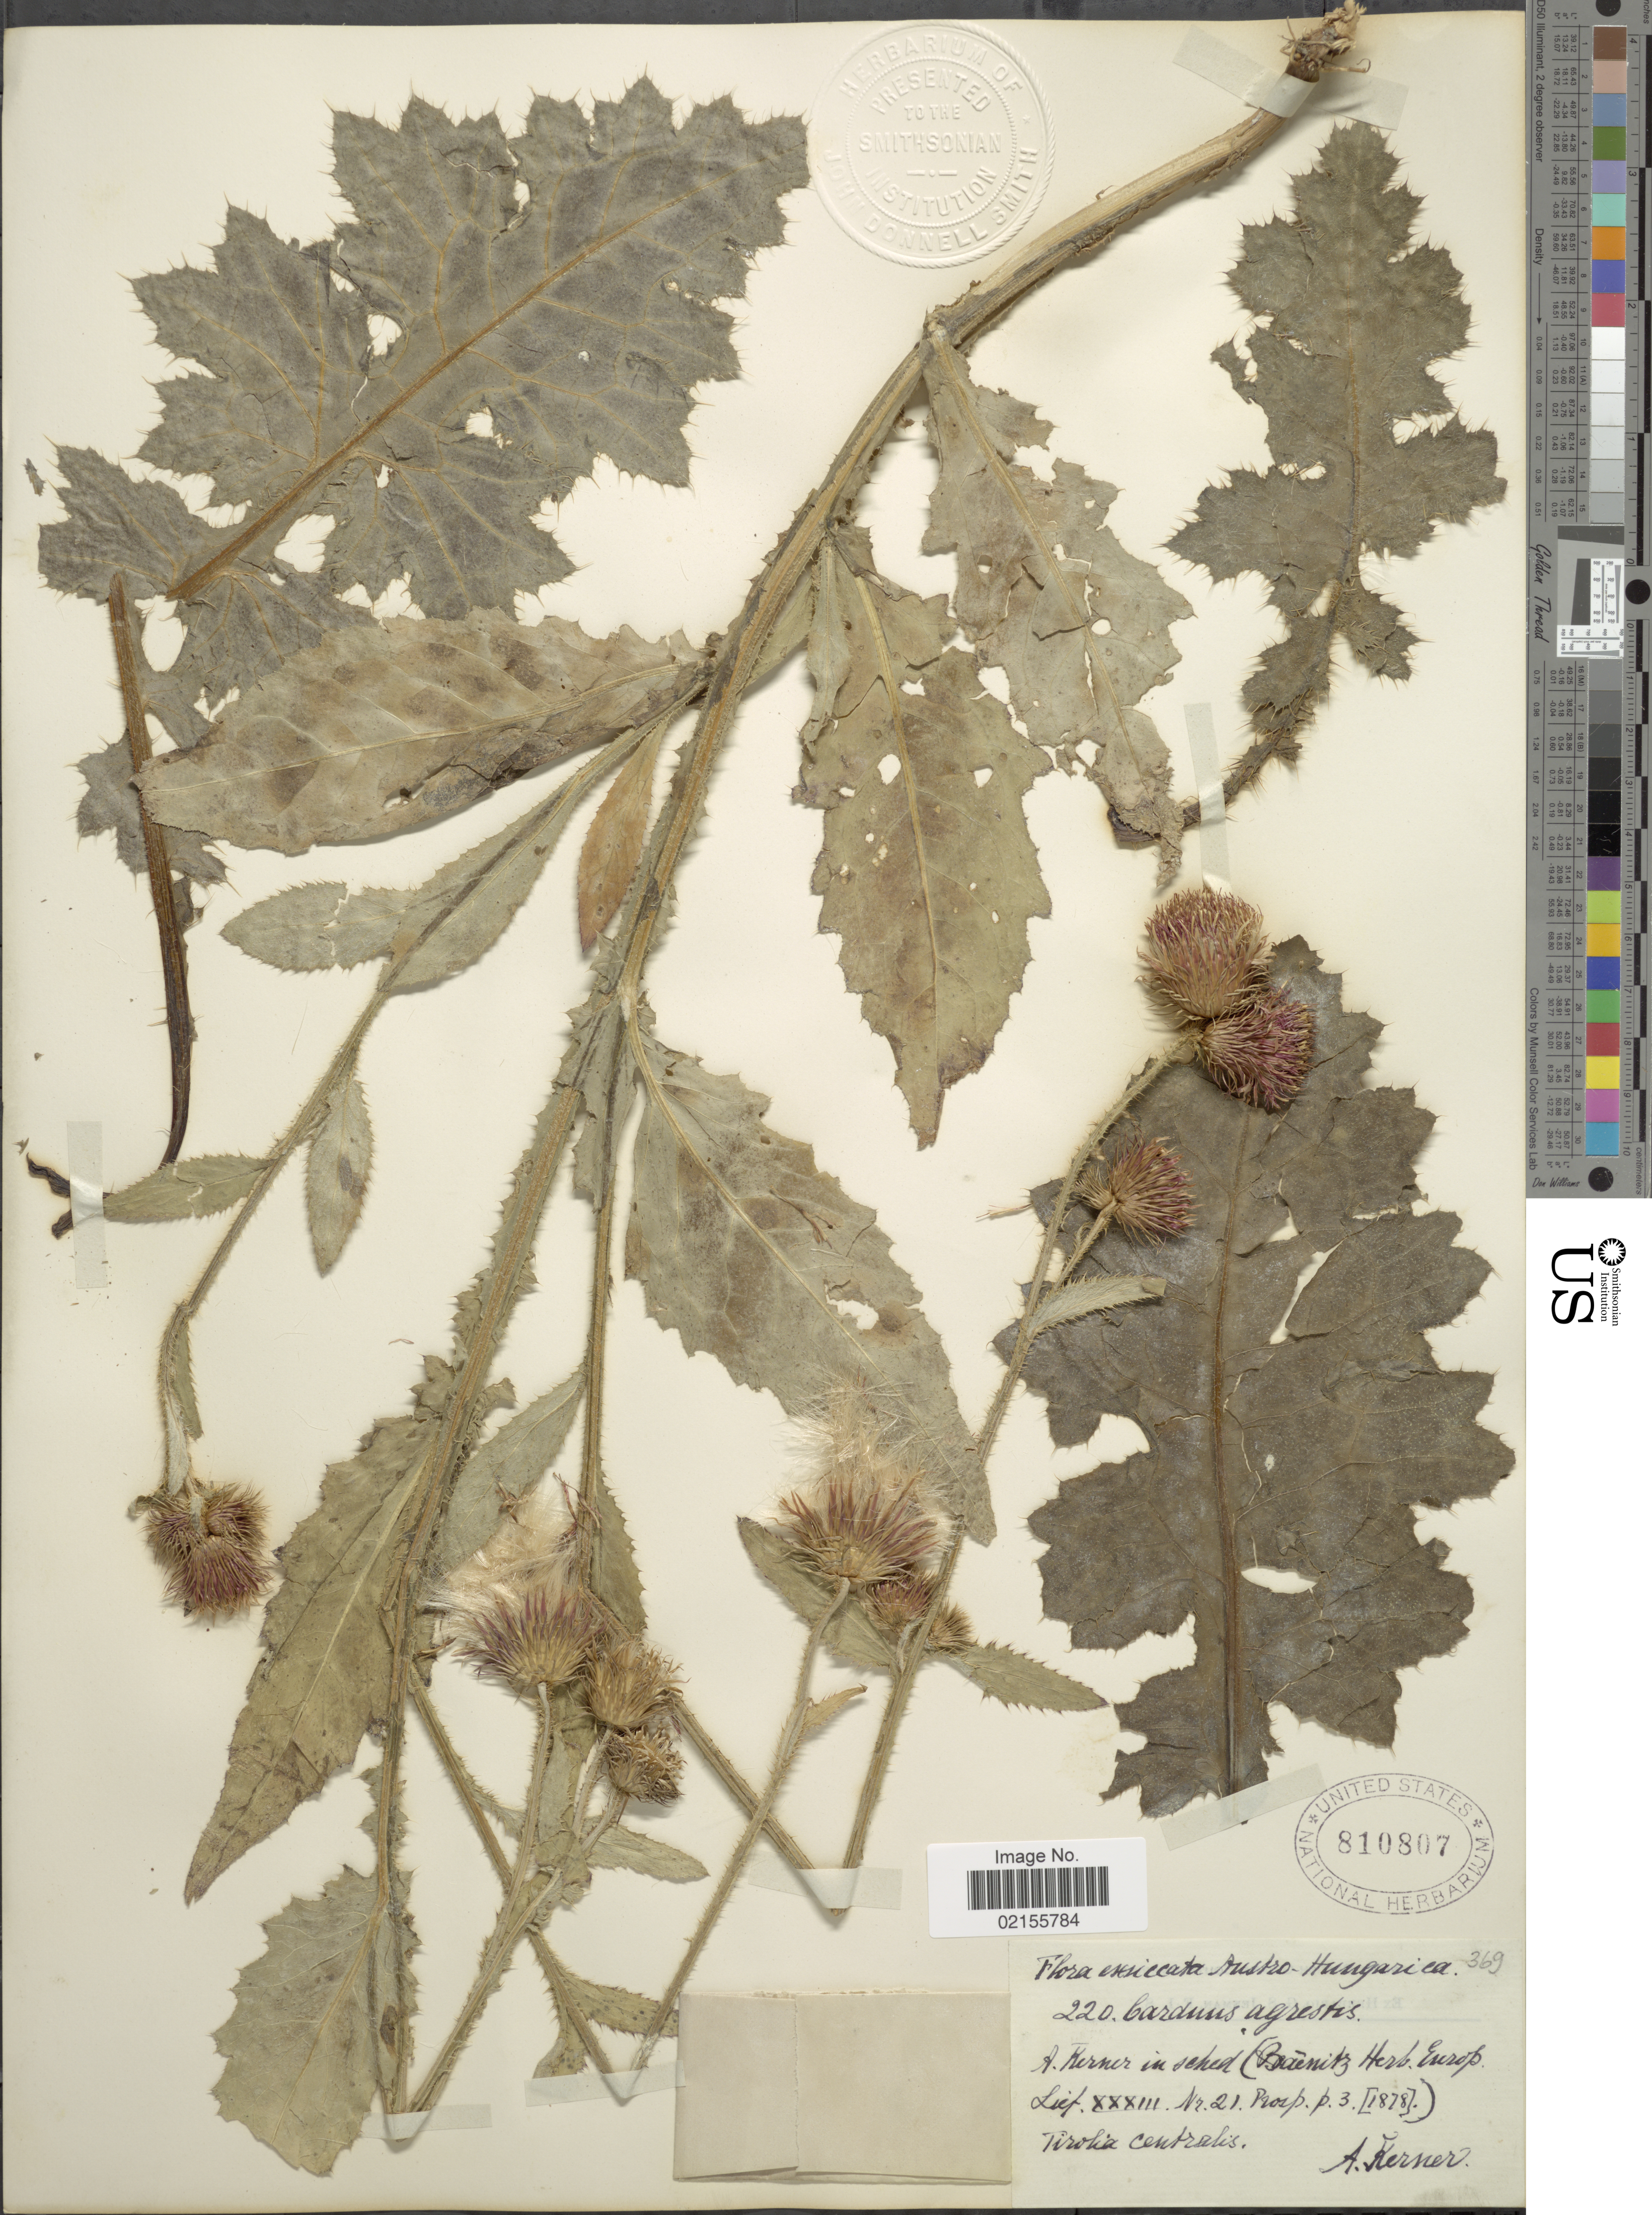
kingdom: Plantae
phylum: Tracheophyta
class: Magnoliopsida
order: Asterales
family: Asteraceae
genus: Carduus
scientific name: Carduus crispus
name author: L.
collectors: A. Kerner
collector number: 220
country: Austria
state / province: Tirol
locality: Tirolia centralis, Austro-Hungarica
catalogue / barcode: US 810807